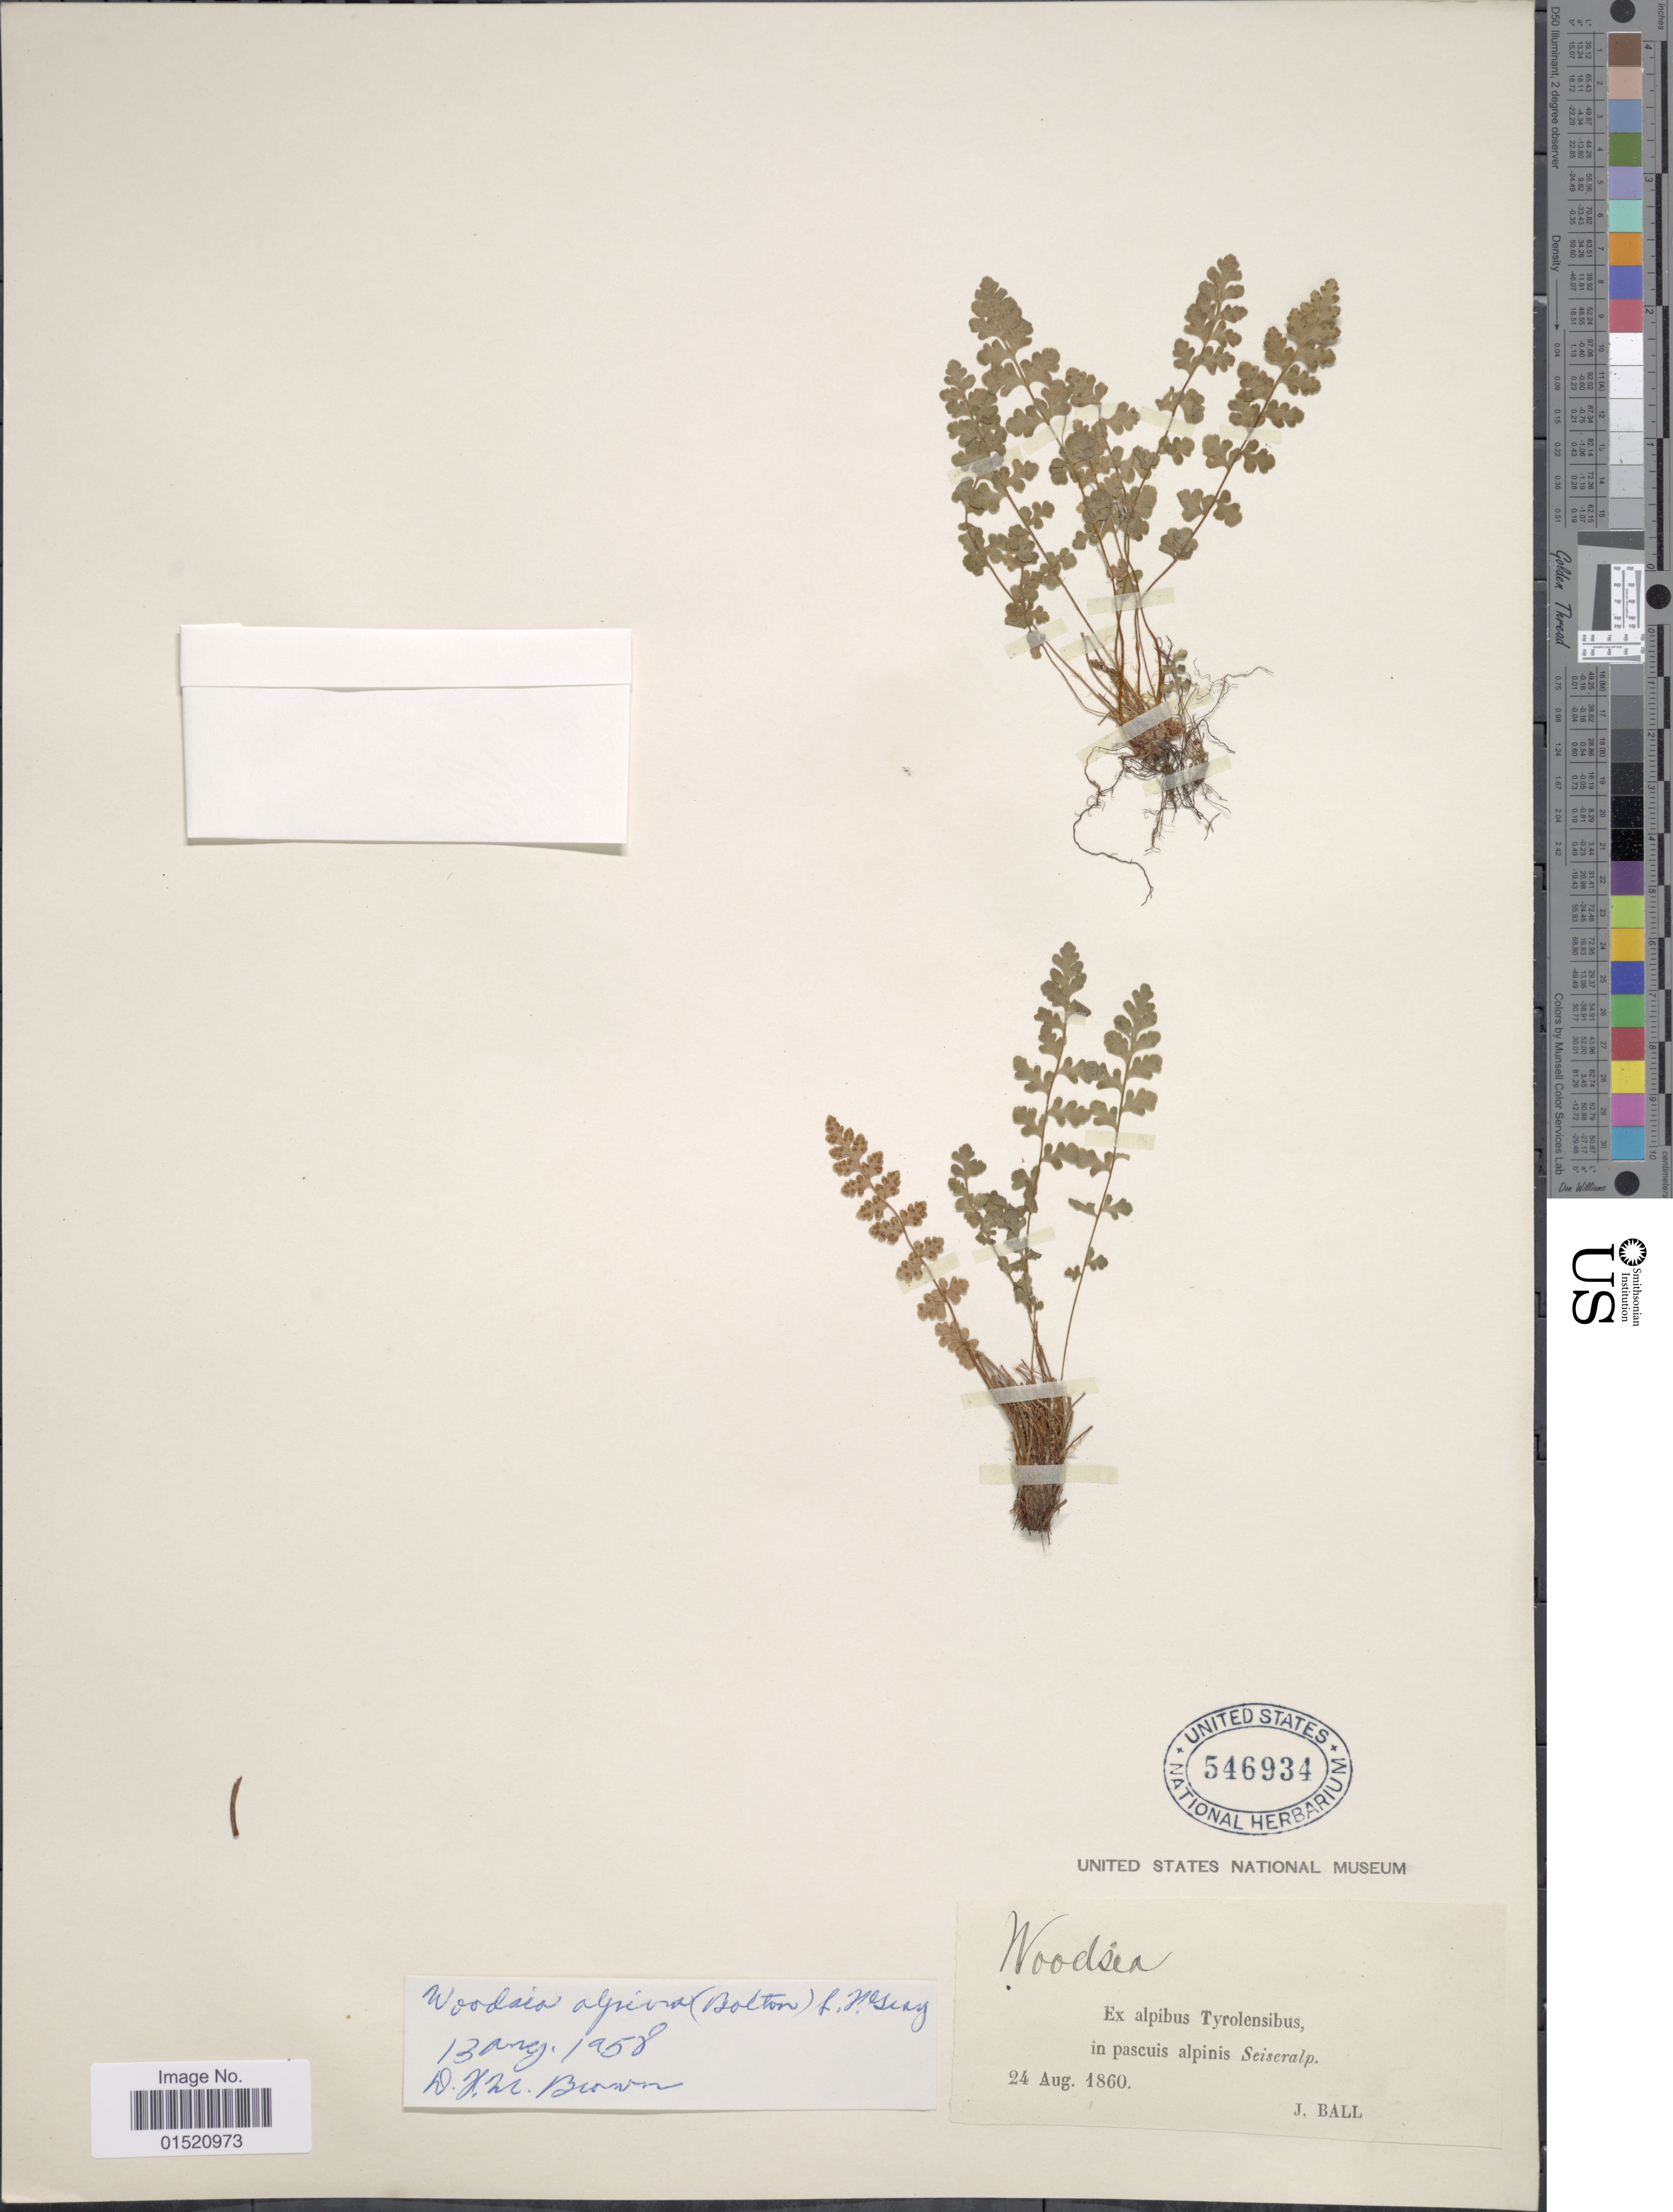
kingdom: Plantae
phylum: Tracheophyta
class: Polypodiopsida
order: Polypodiales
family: Woodsiaceae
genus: Woodsia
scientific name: Woodsia alpina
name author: (Bolton) S.F. Gray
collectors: J. Ball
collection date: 1860-08-24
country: Austria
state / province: Tirol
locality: In pascuis alpinis Seiseralp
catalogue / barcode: US 546934